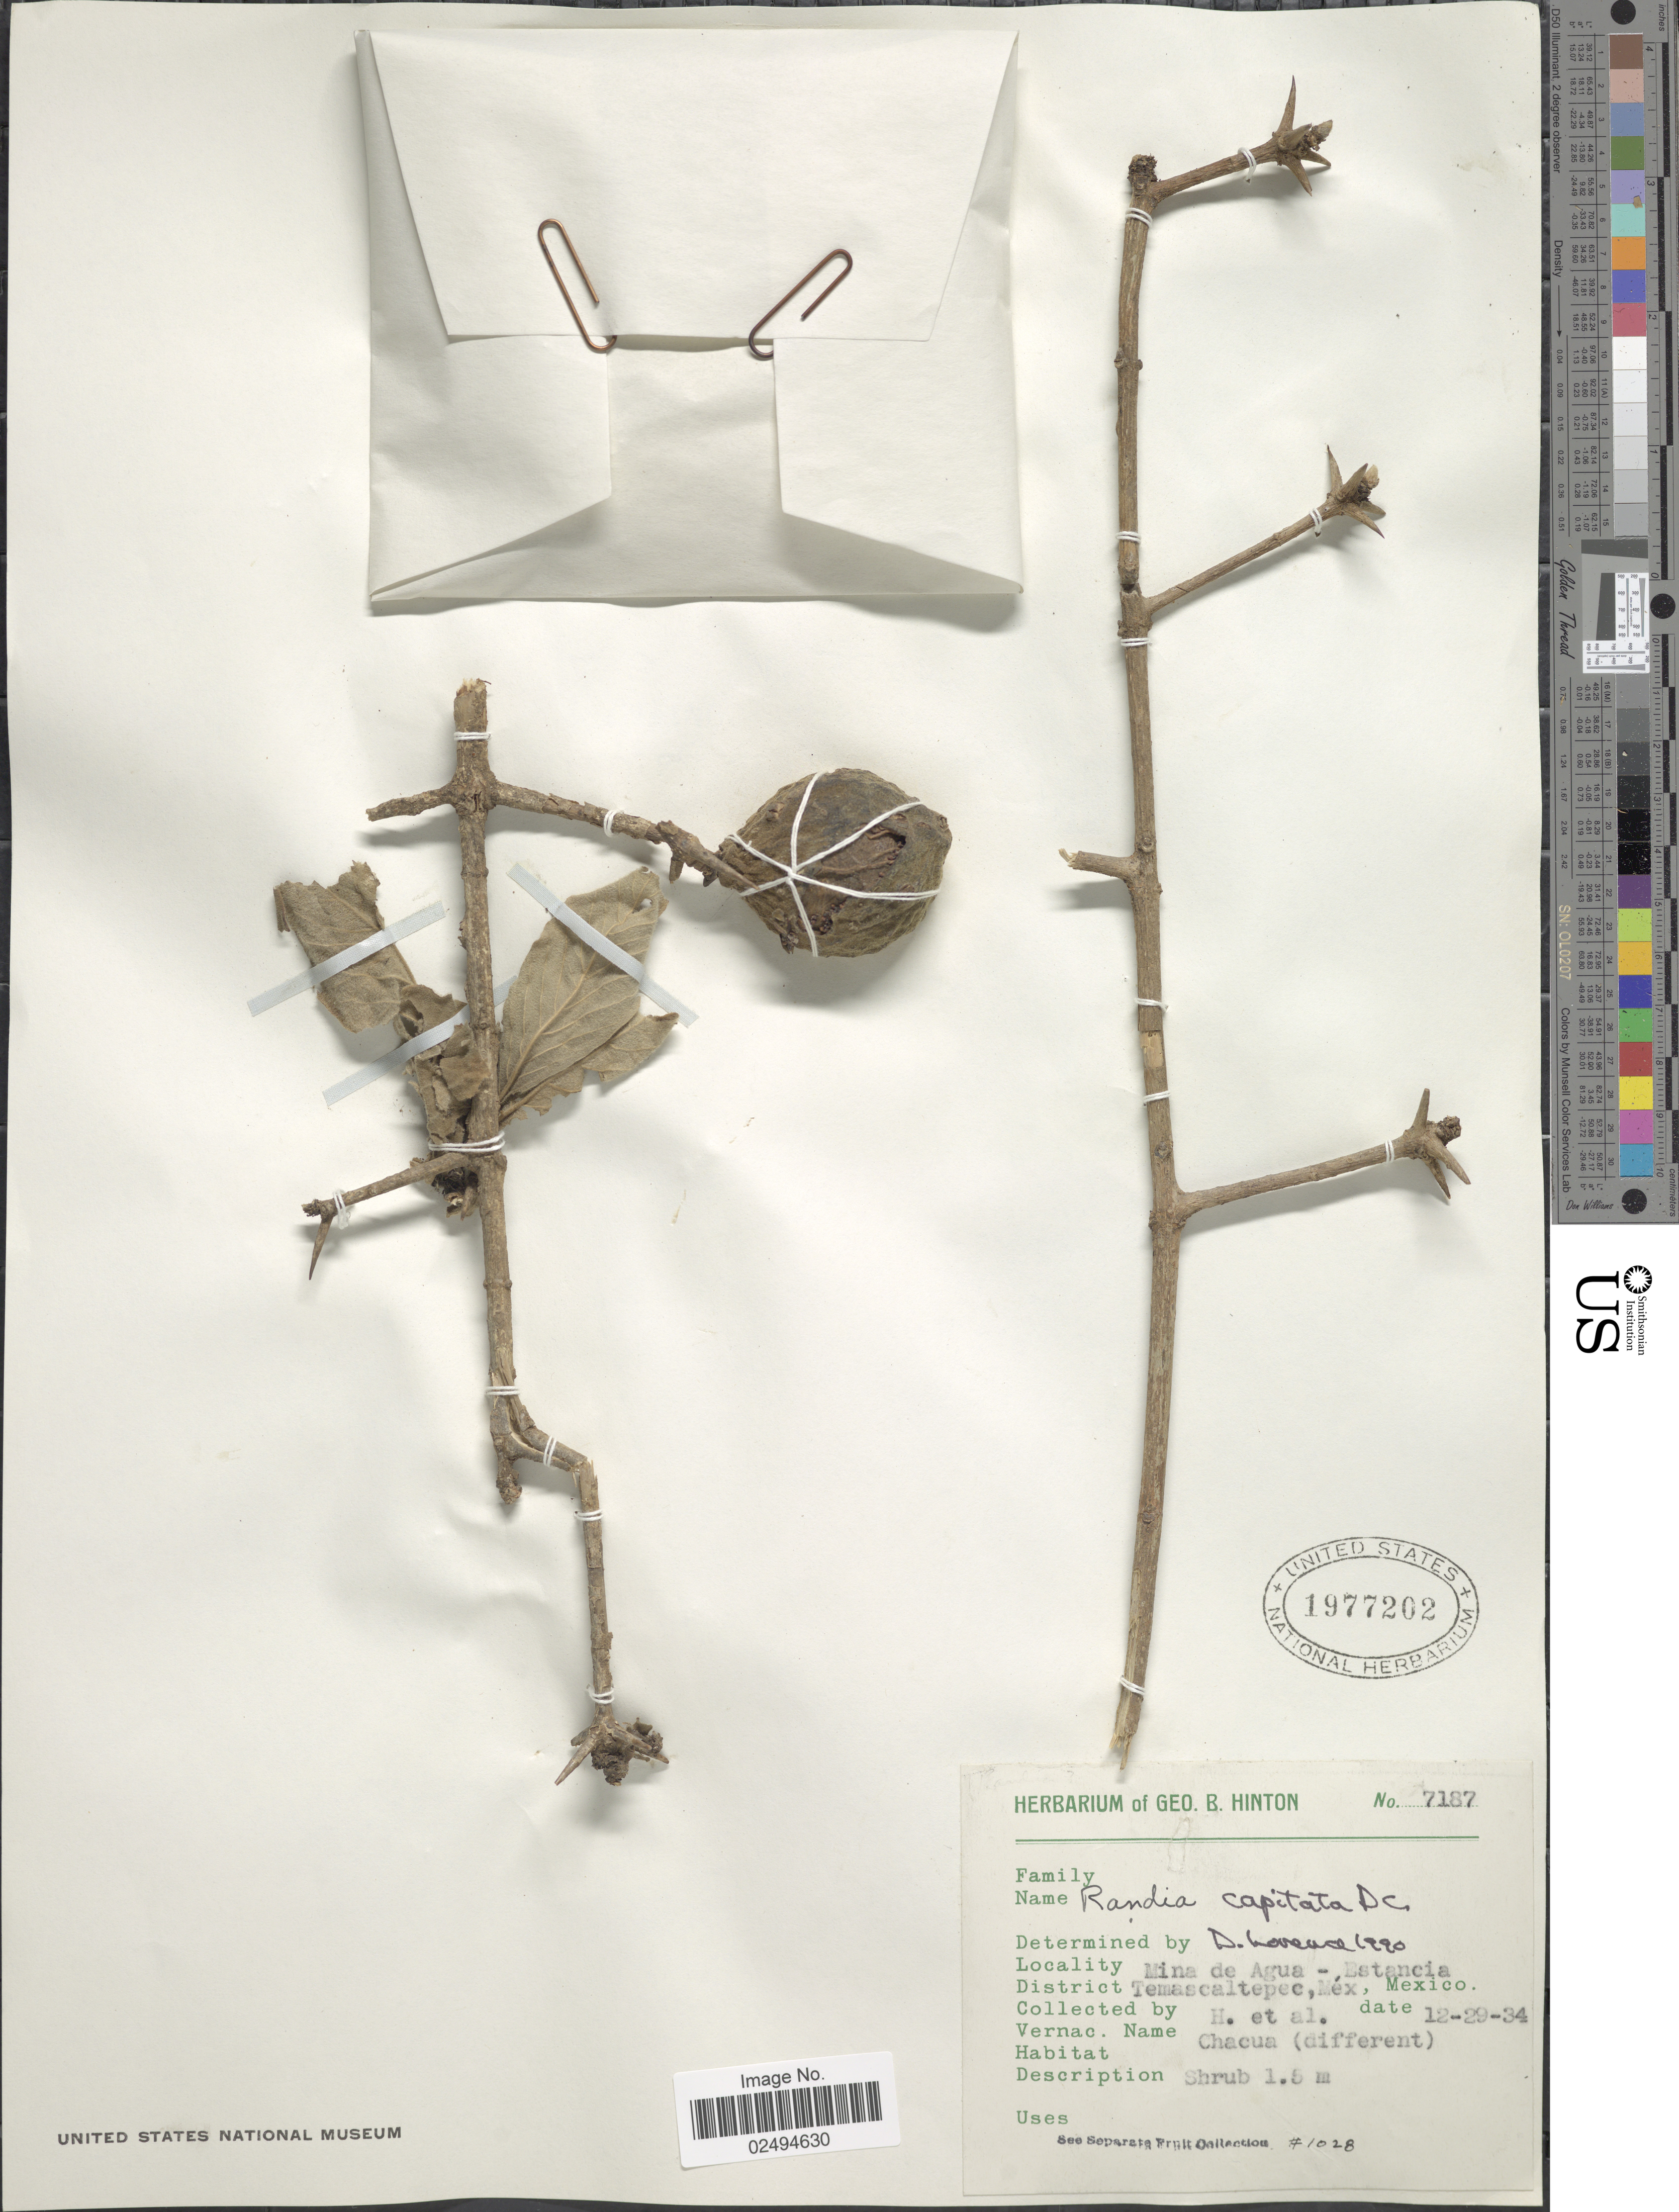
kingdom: Plantae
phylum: Tracheophyta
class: Magnoliopsida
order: Gentianales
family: Rubiaceae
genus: Randia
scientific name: Randia capitata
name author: DC.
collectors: G. B. Hinton & et al.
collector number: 7187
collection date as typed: Transcribed d/m/y: 29/12/34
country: Mexico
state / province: México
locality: Mina de Agua - Estancia. District Temascaltepec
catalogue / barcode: US 1977202